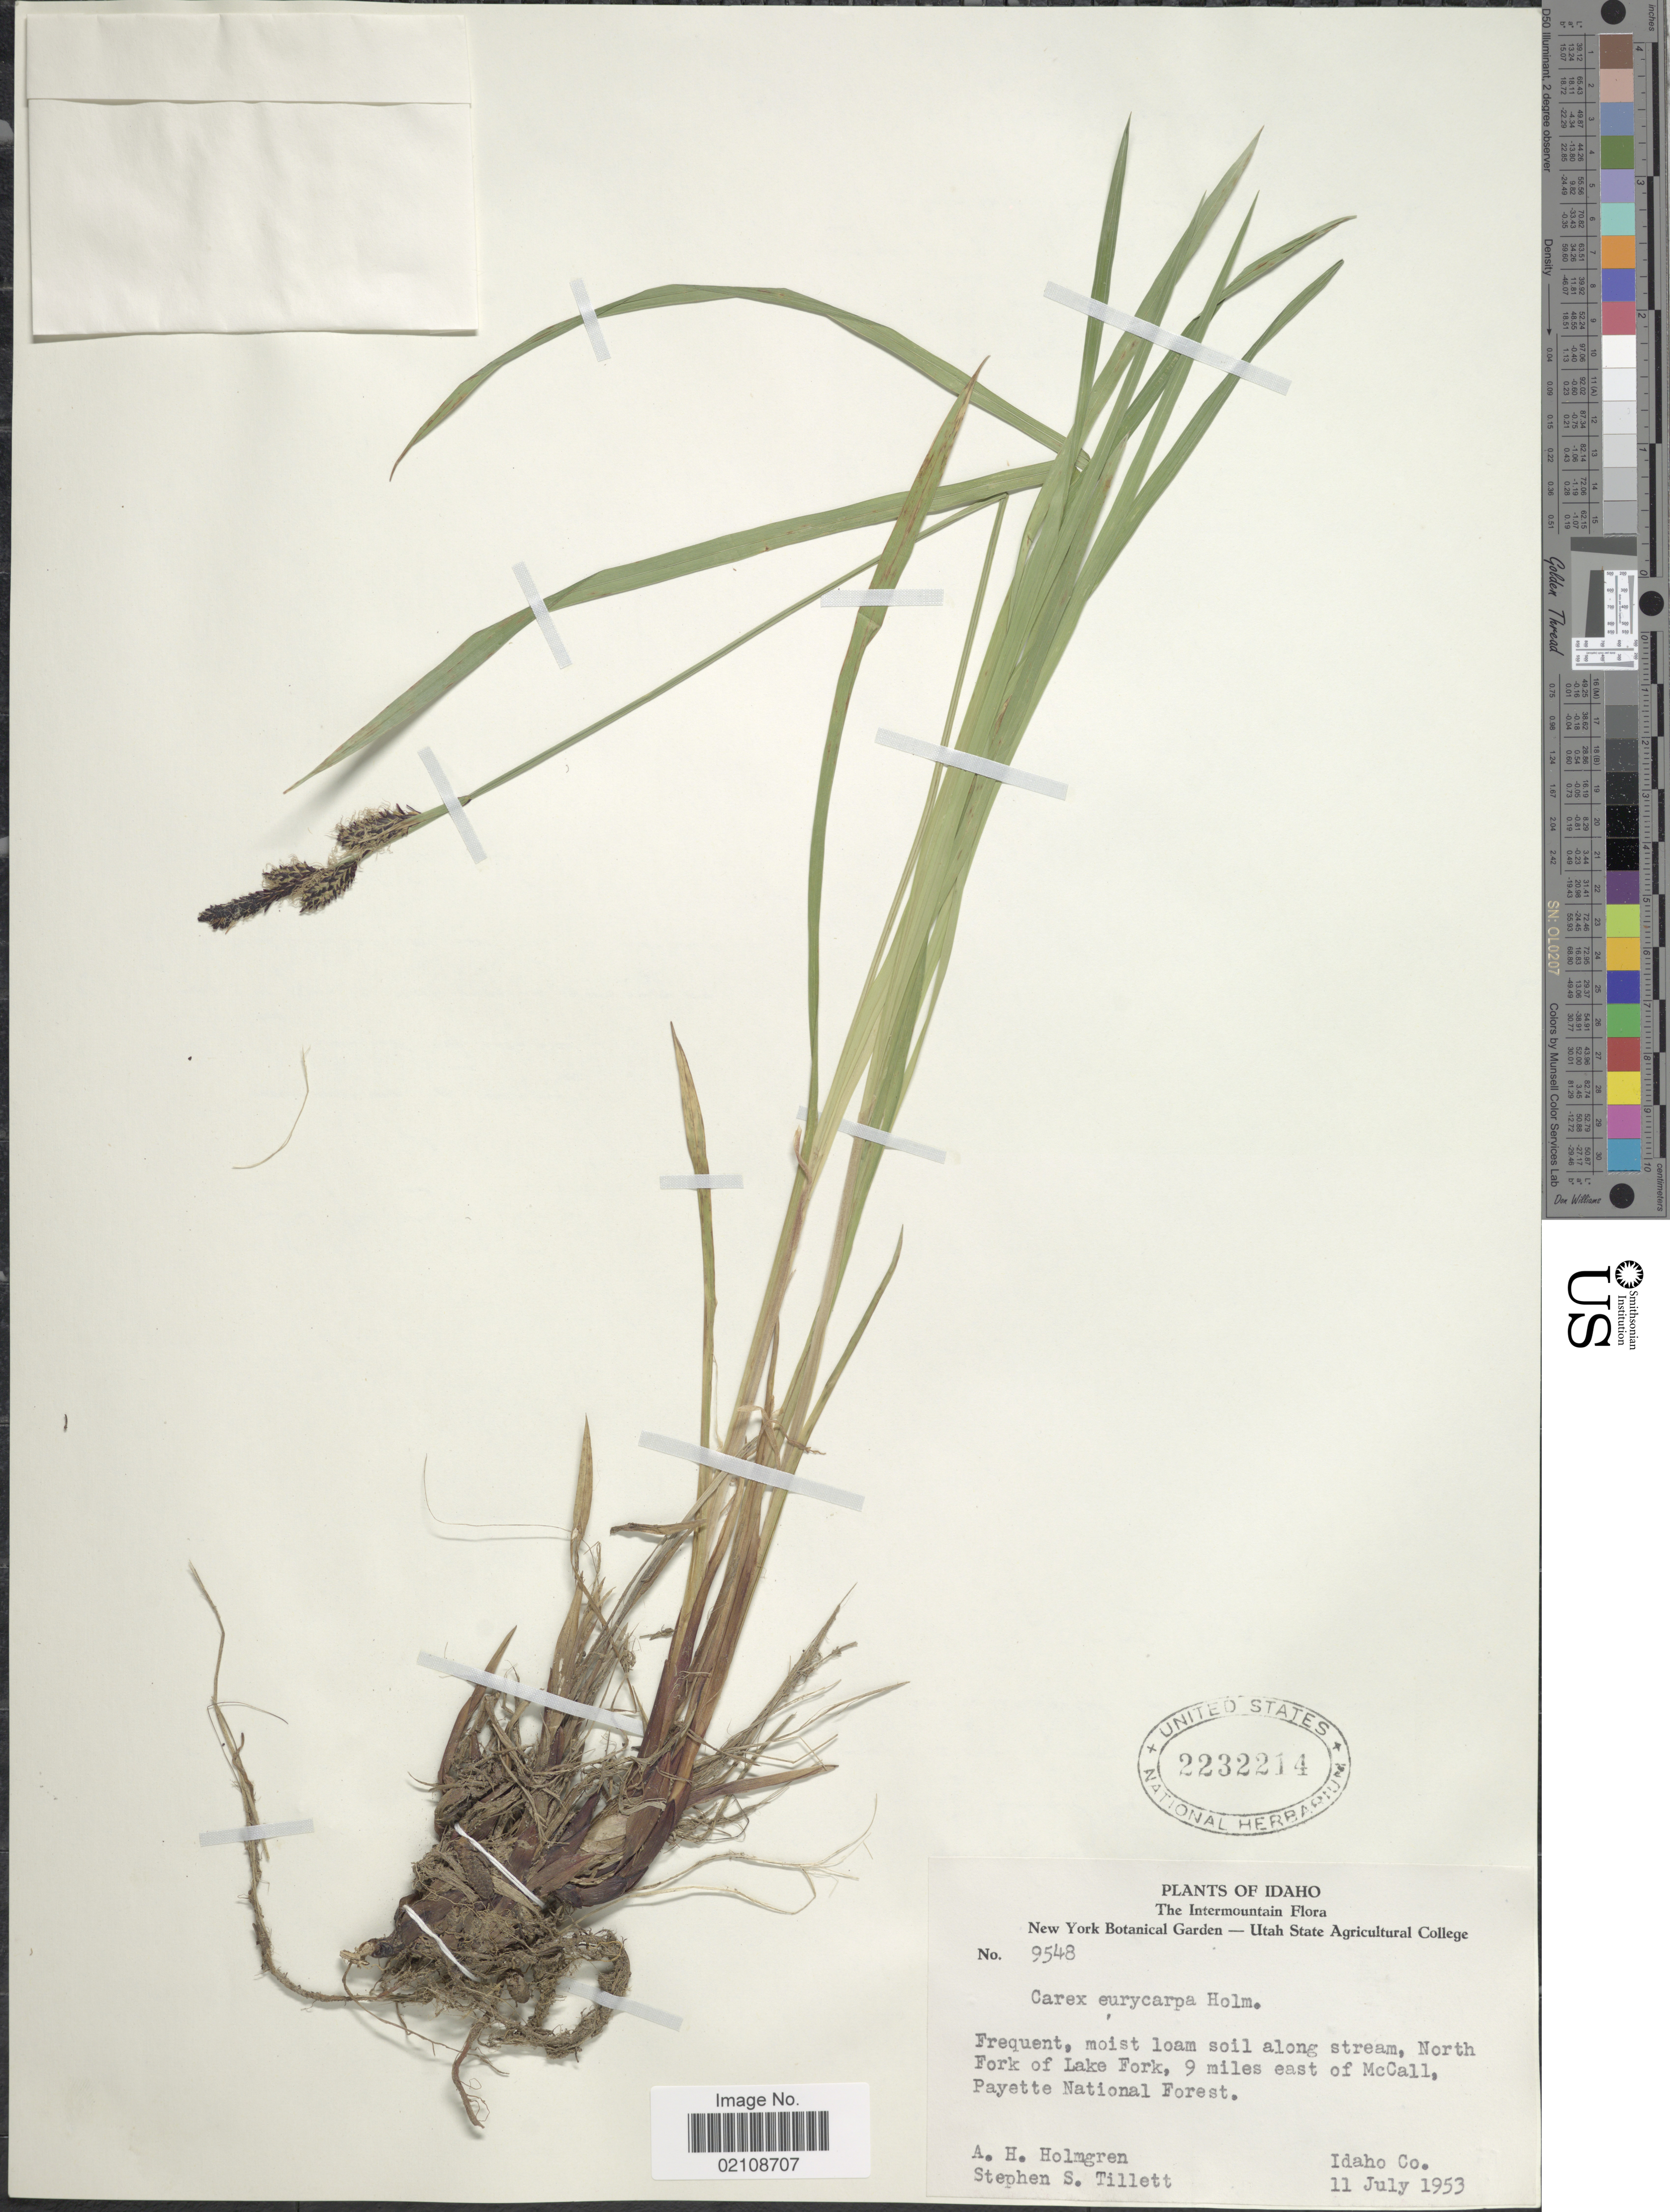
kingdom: Plantae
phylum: Tracheophyta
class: Liliopsida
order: Poales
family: Cyperaceae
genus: Carex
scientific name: Carex angustata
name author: Boott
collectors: A. H. Holmgren & S. S. Tillett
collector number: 9548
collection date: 1953-07-11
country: United States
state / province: Idaho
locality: The Intermountain, moist loam soil along stream, North Fork of Lake Fork, 9 miles east of McCall, Payette National Forest, Idaho Co.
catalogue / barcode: US 2232214